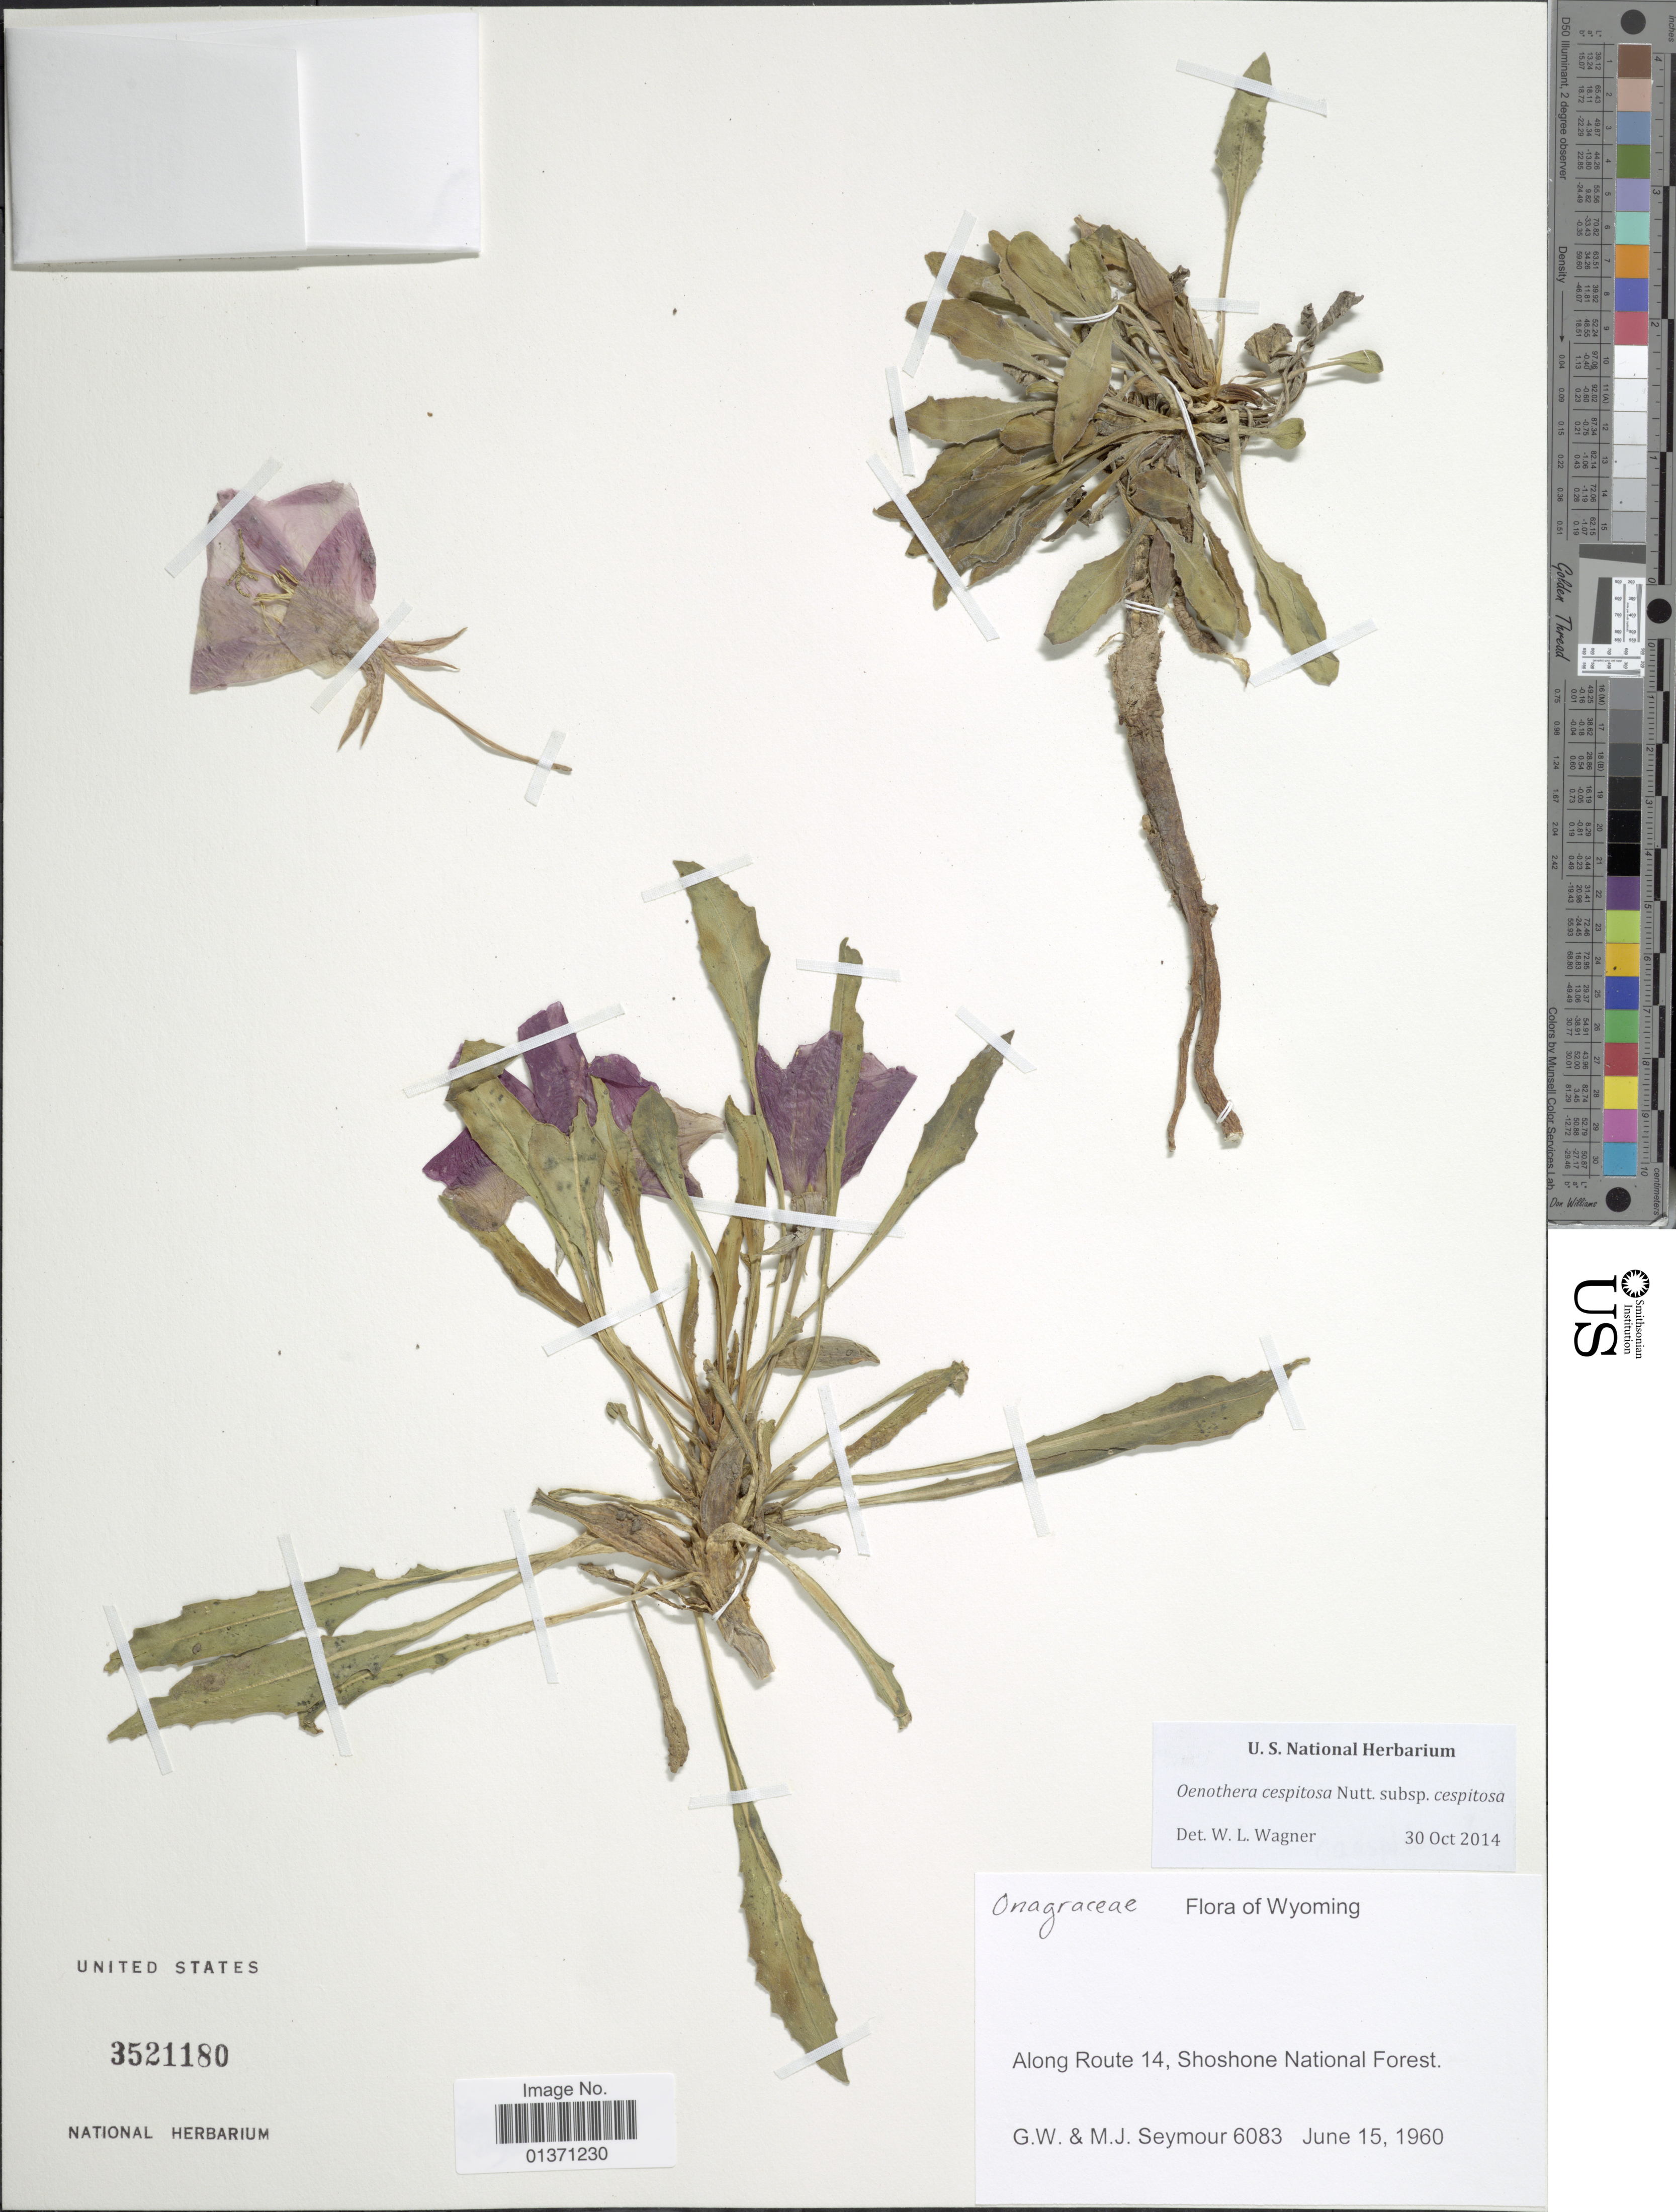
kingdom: Plantae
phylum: Tracheophyta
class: Magnoliopsida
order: Myrtales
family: Onagraceae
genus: Oenothera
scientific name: Oenothera cespitosa subsp. cespitosa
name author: Nutt.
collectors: G. Seymour & M. Seymour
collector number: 6083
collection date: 1960-06-15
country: United States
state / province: Wyoming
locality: Along Route 14, Shoshone National Forest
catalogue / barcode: US 3521180